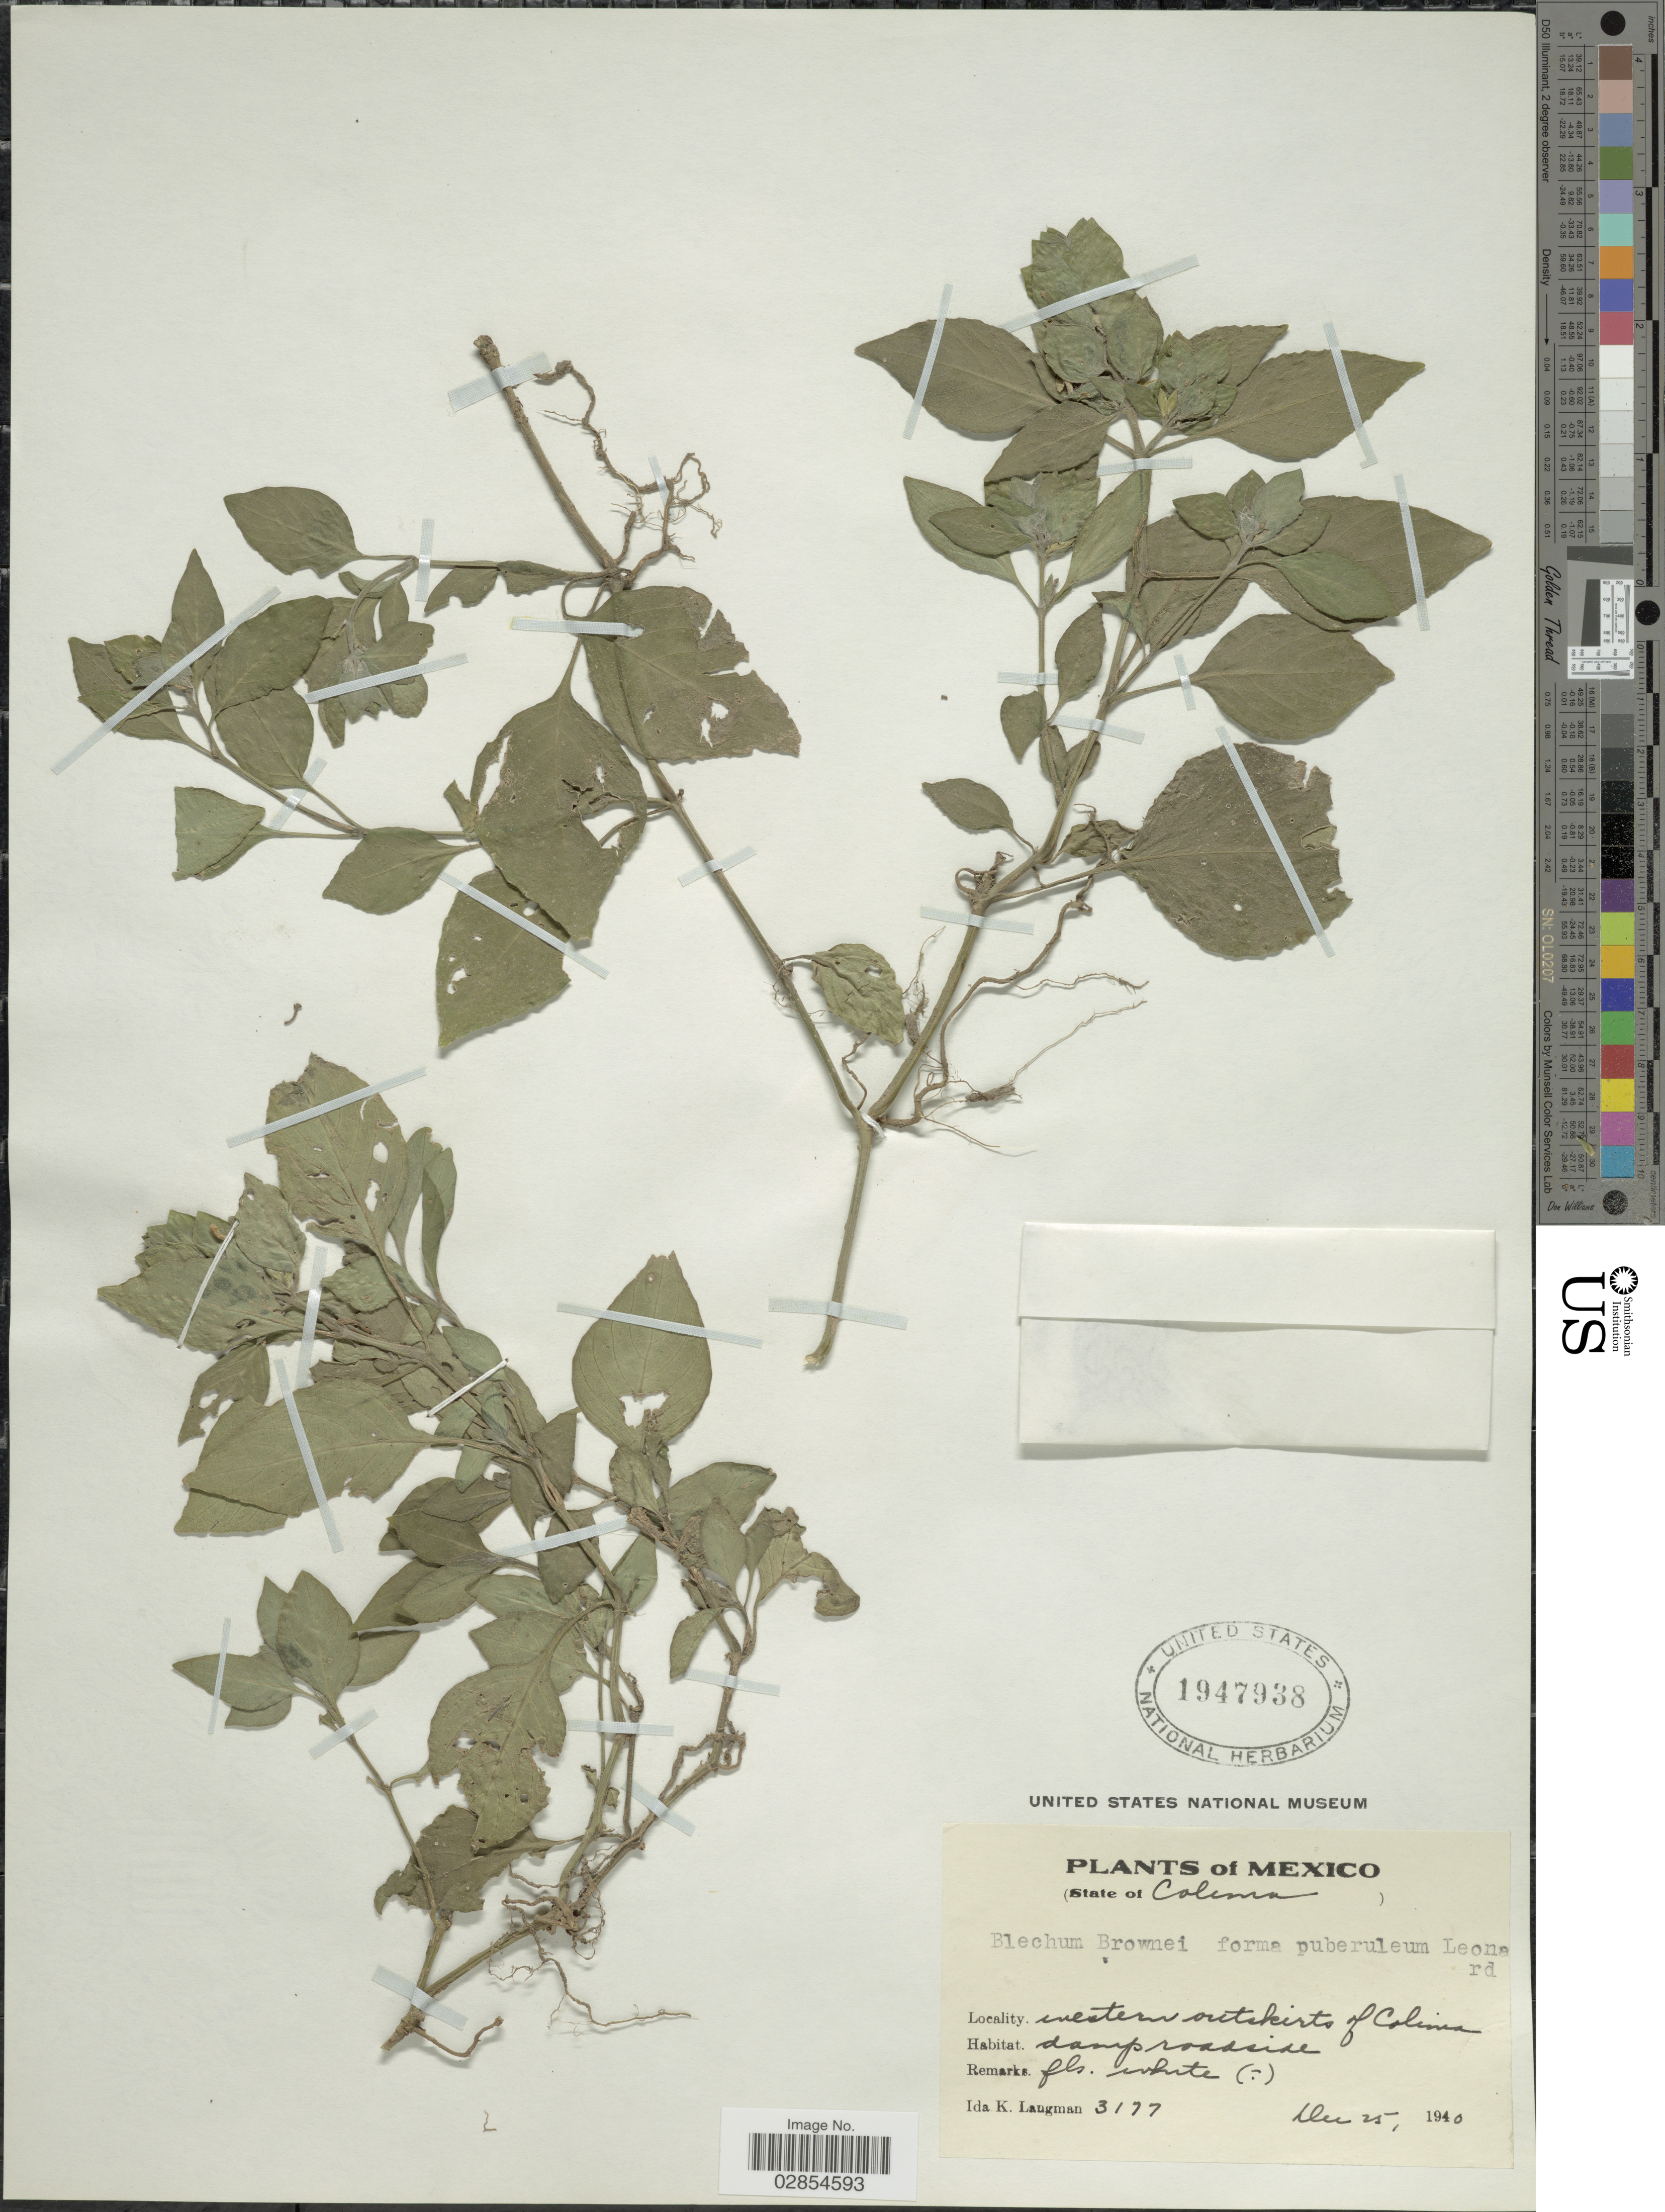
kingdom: Plantae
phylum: Tracheophyta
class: Magnoliopsida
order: Lamiales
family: Acanthaceae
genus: Blechum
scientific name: Blechum pyramidatum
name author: (Lam.) Urb.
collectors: I. K. Langman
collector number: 3177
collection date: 1940-12-25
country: Mexico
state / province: Colima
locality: State of Colima. Western outskirts of Colima.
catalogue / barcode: US 1947938